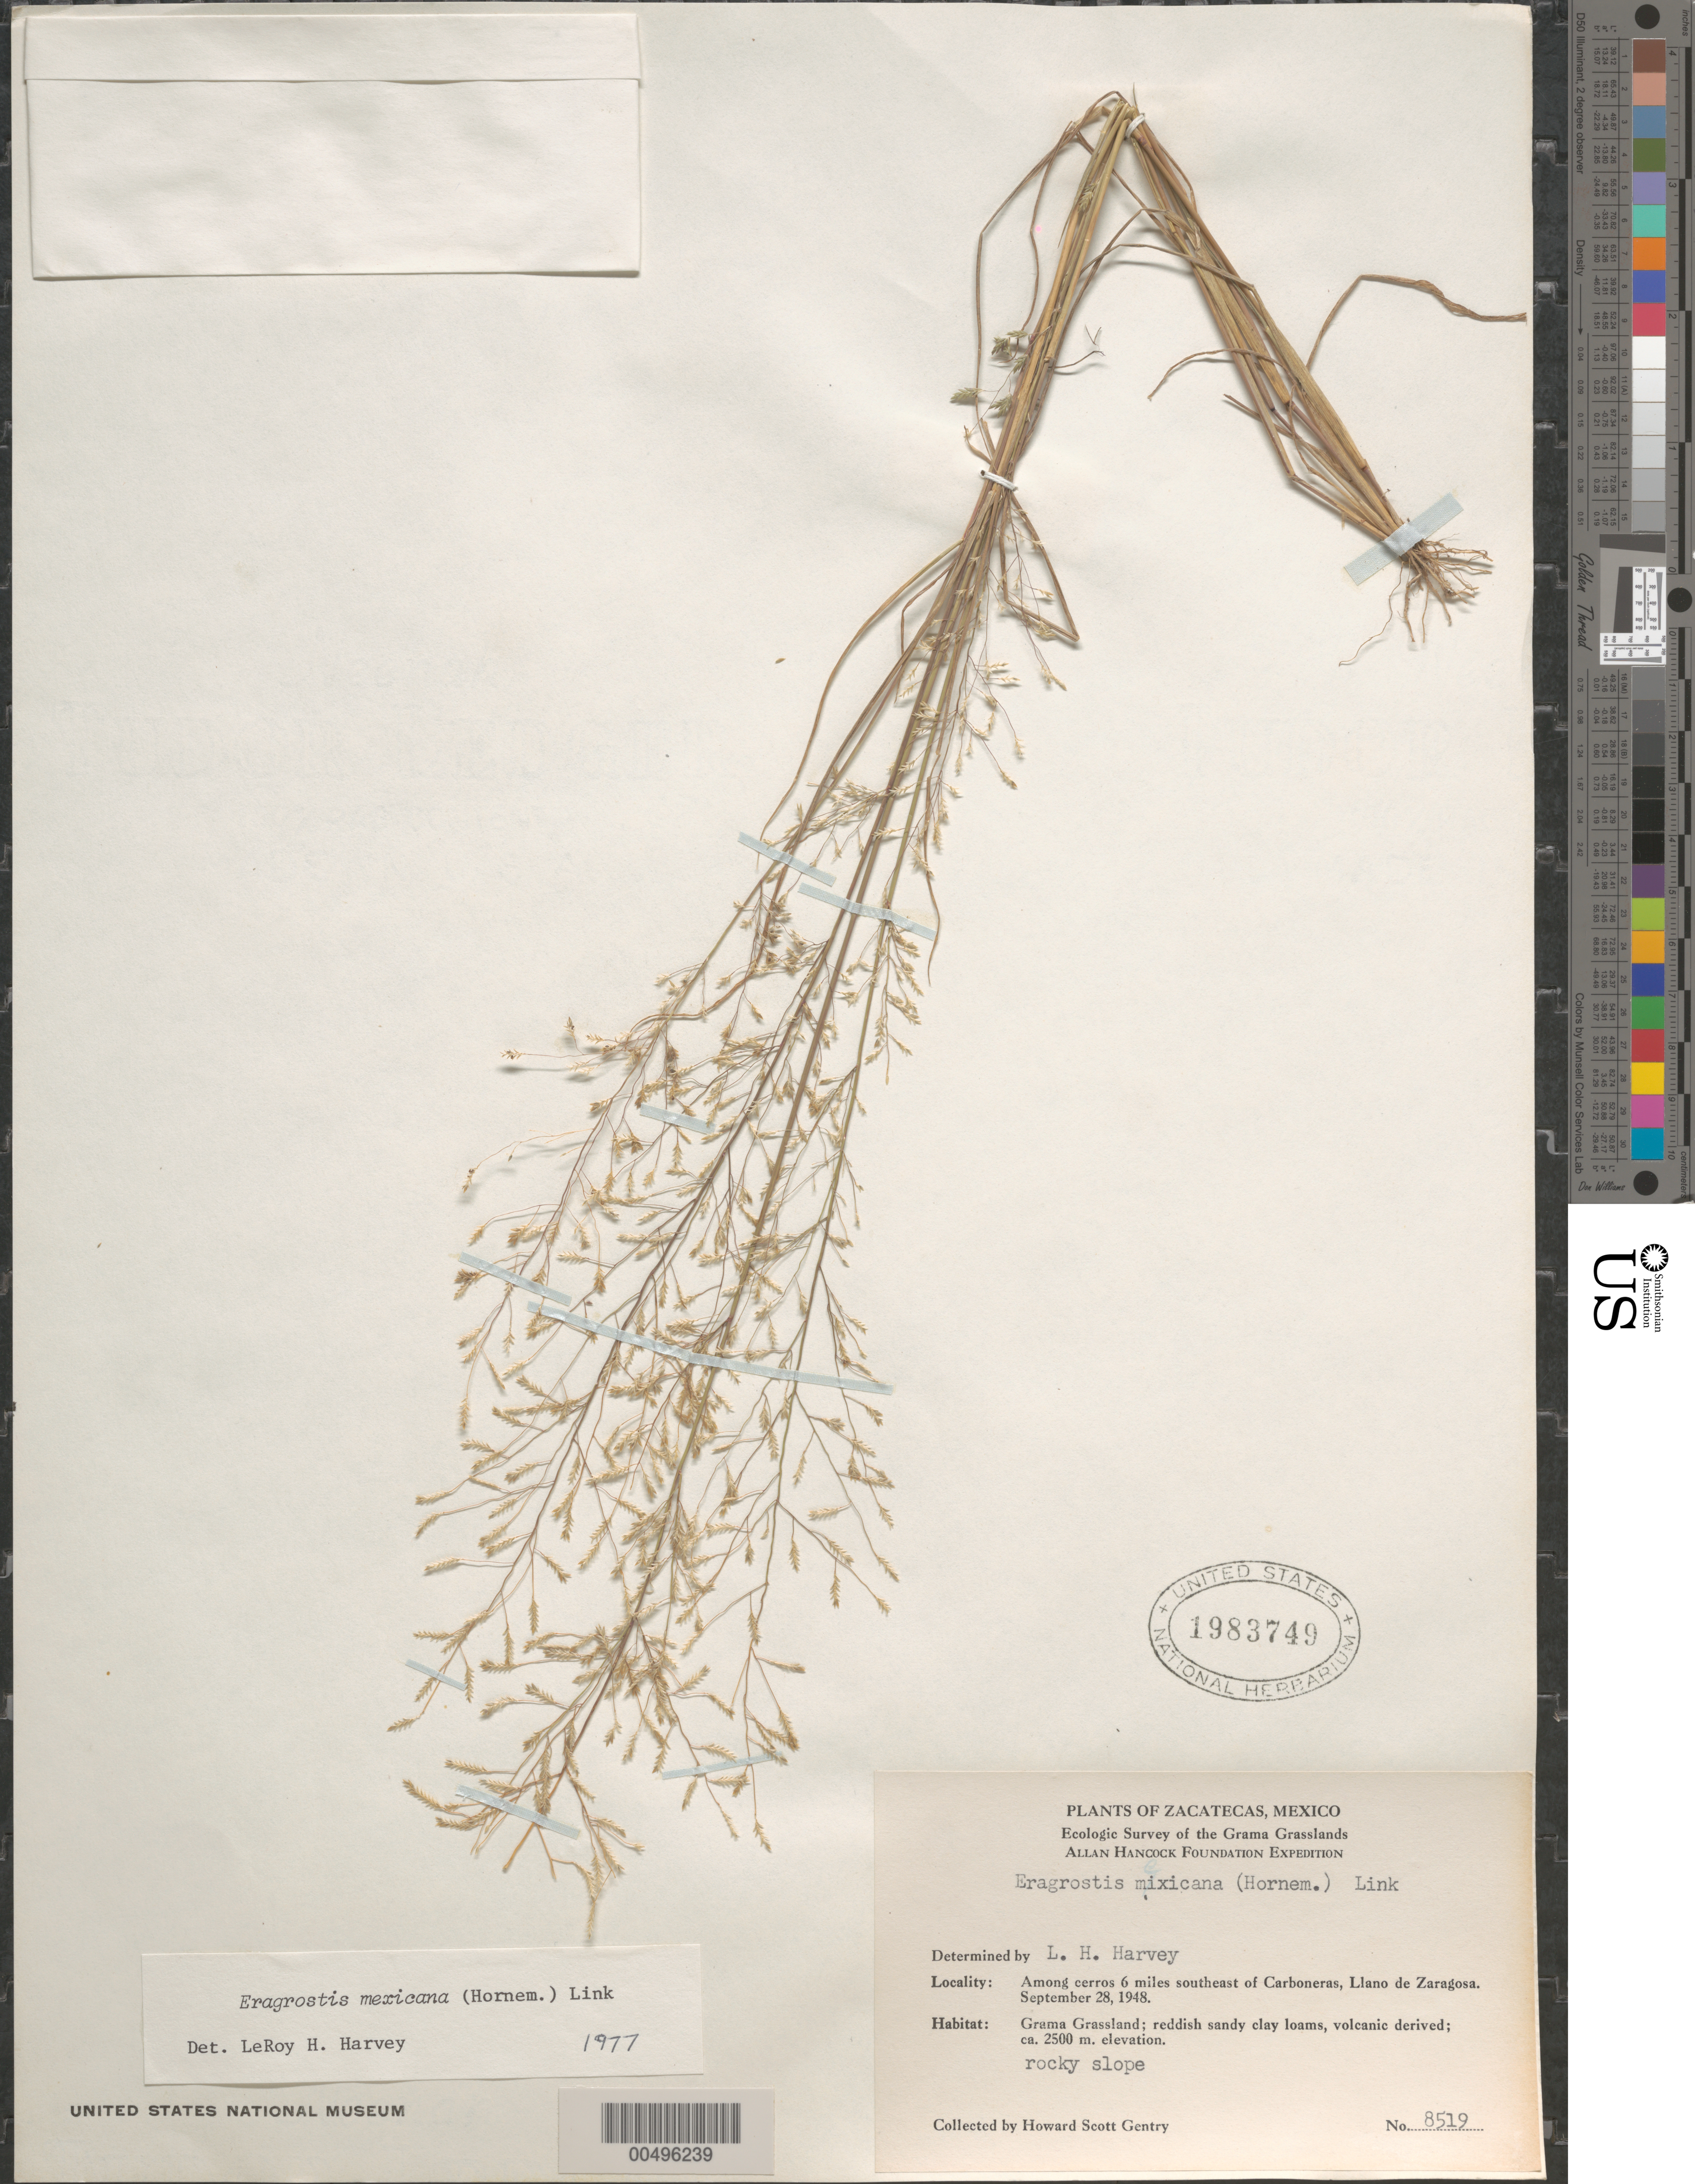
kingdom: Plantae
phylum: Tracheophyta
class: Liliopsida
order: Poales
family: Poaceae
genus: Eragrostis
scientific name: Eragrostis mexicana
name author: (Hornem.) Link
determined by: Harvey, L. H.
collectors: H. S. Gentry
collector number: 8519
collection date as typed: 28 Sep 1948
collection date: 1948-09-28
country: Mexico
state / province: Zacatecas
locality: Among cerros 6 mi SE of Carboneras, Llano de Zaragosa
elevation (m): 2500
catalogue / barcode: US 1983749